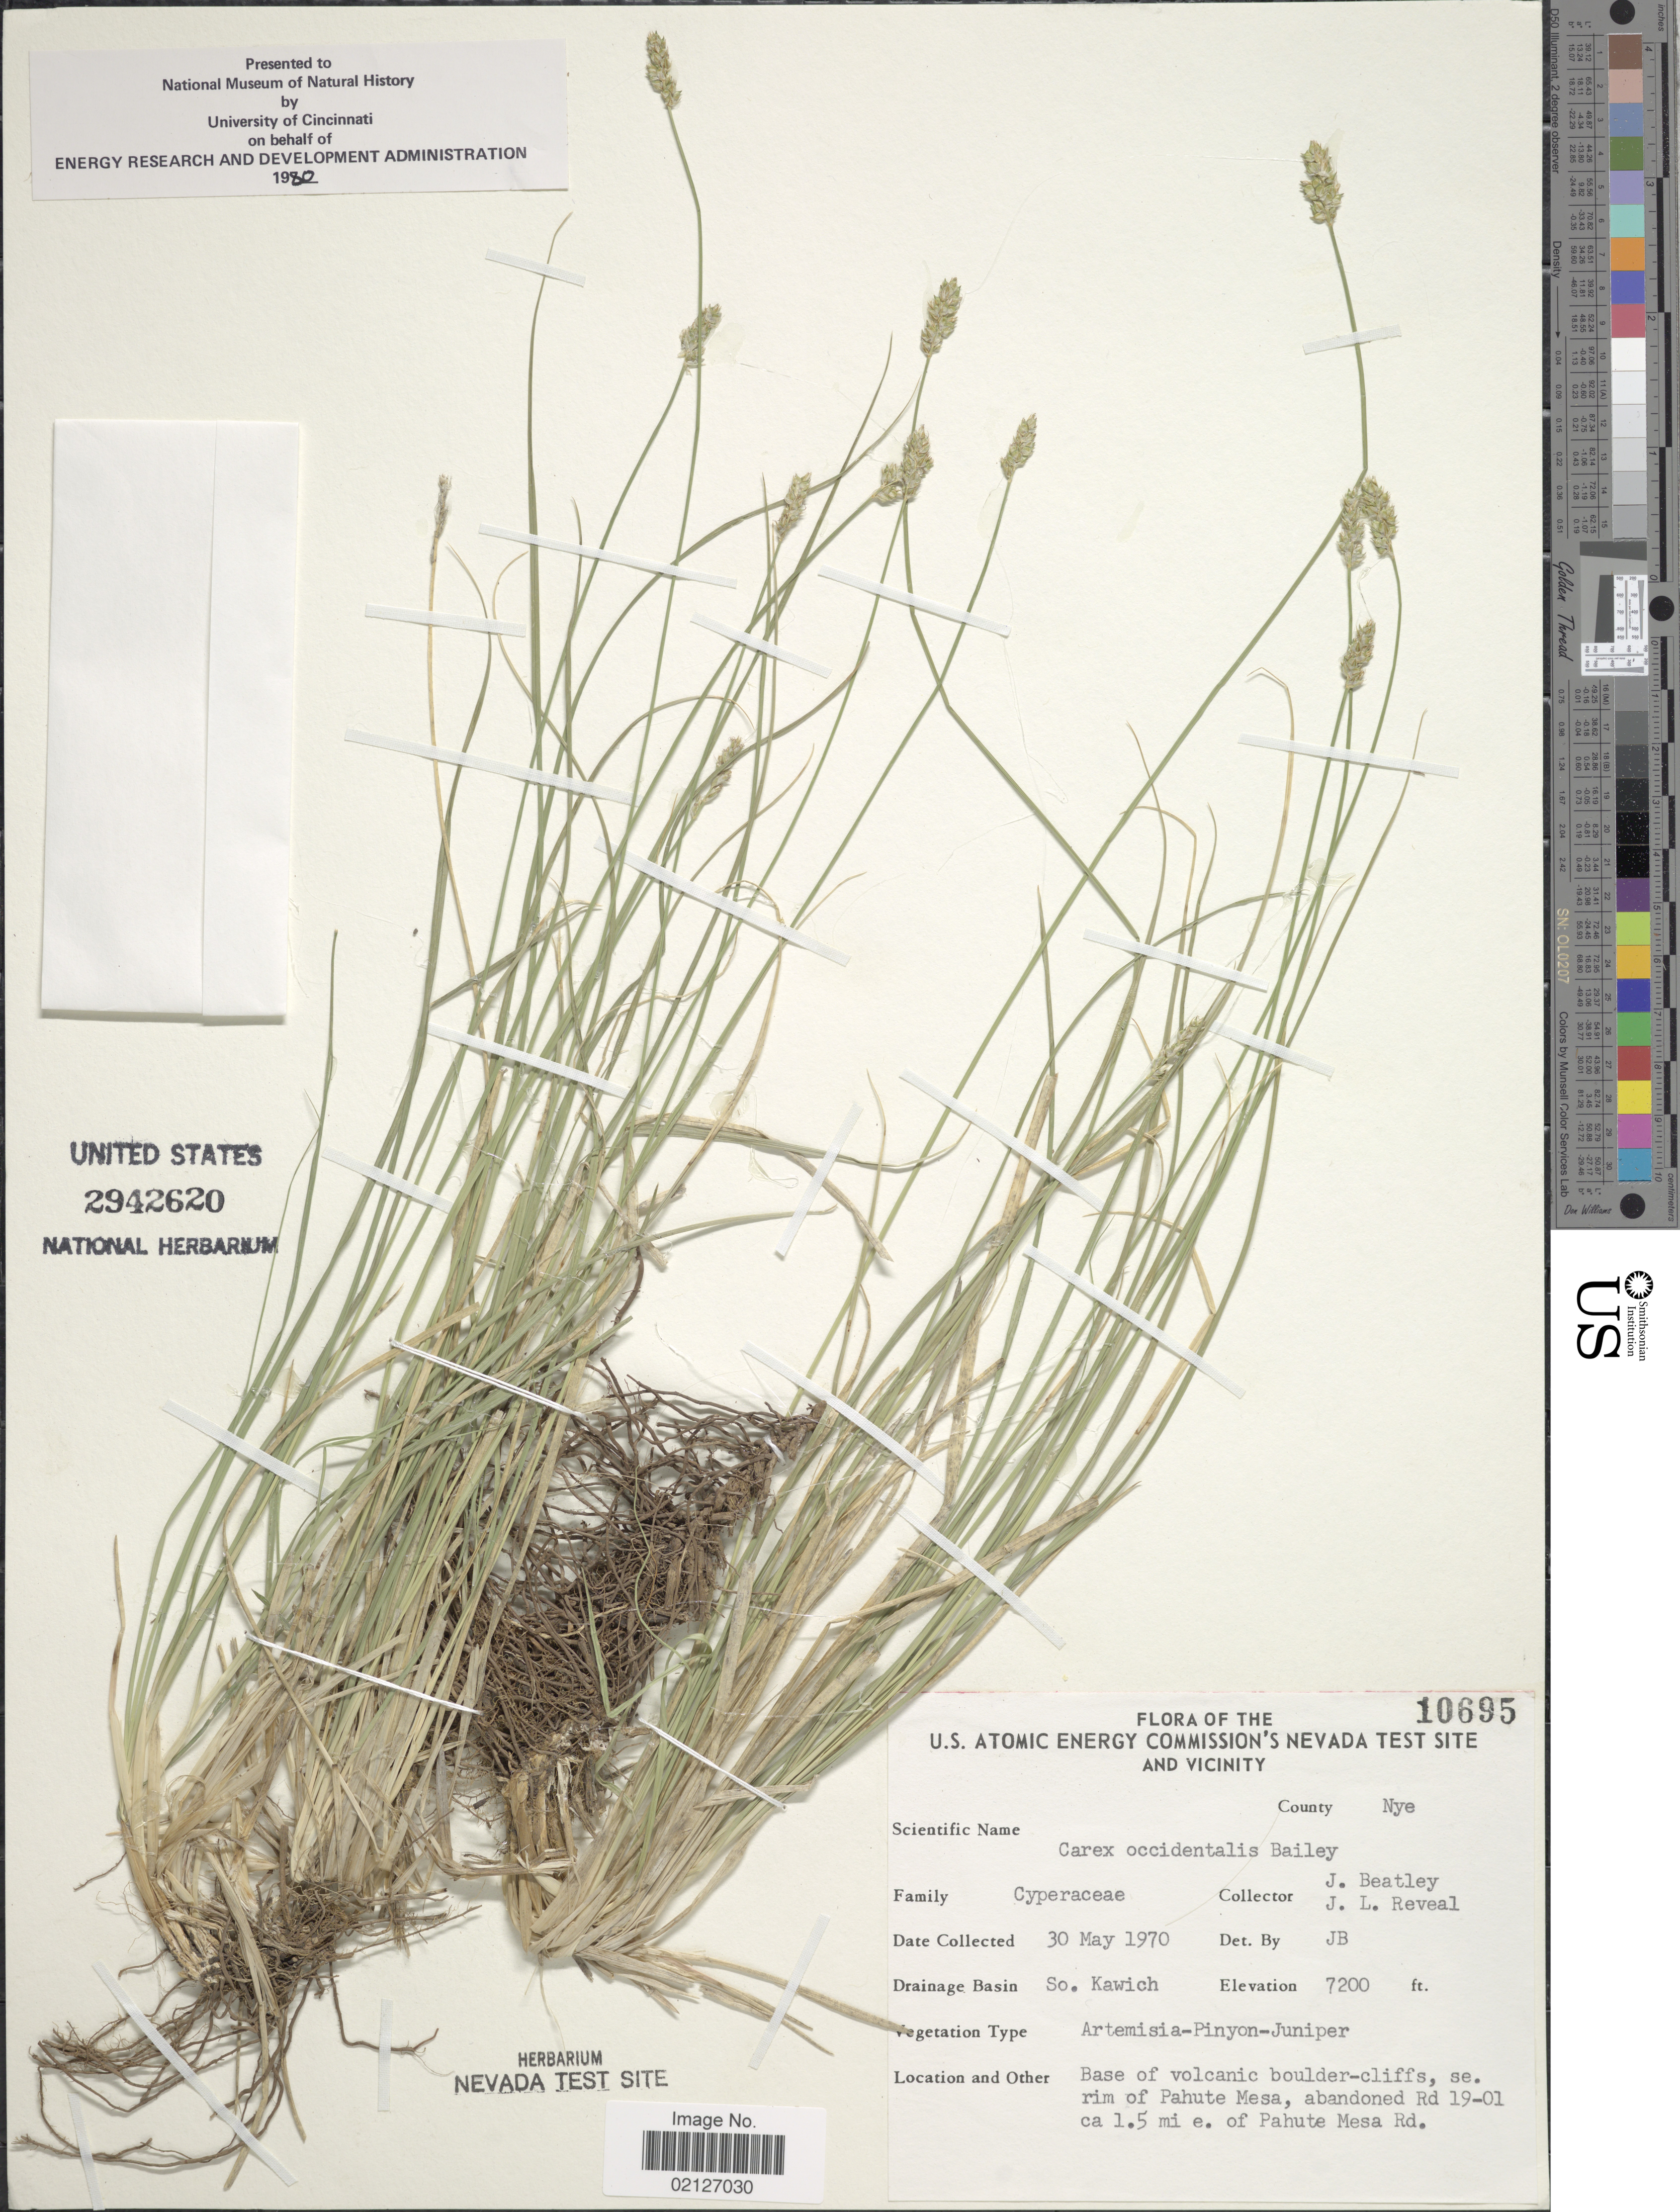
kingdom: Plantae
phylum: Tracheophyta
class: Liliopsida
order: Poales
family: Cyperaceae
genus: Carex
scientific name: Carex occidentalis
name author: L.H. Bailey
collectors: J. C. Beatley & J. L. Reveal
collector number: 10695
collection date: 1970-05-30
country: United States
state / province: Nevada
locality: Nevada Test Site and Vicinity, County Nye, base of volcanic boulder-cliffs, se. rim of Pahute Mesa, abandoned Rd 19-01, ca. 1.5 mi e. of Pahute Mesa Rd., So. Kawich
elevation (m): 2195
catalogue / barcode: US 2942620